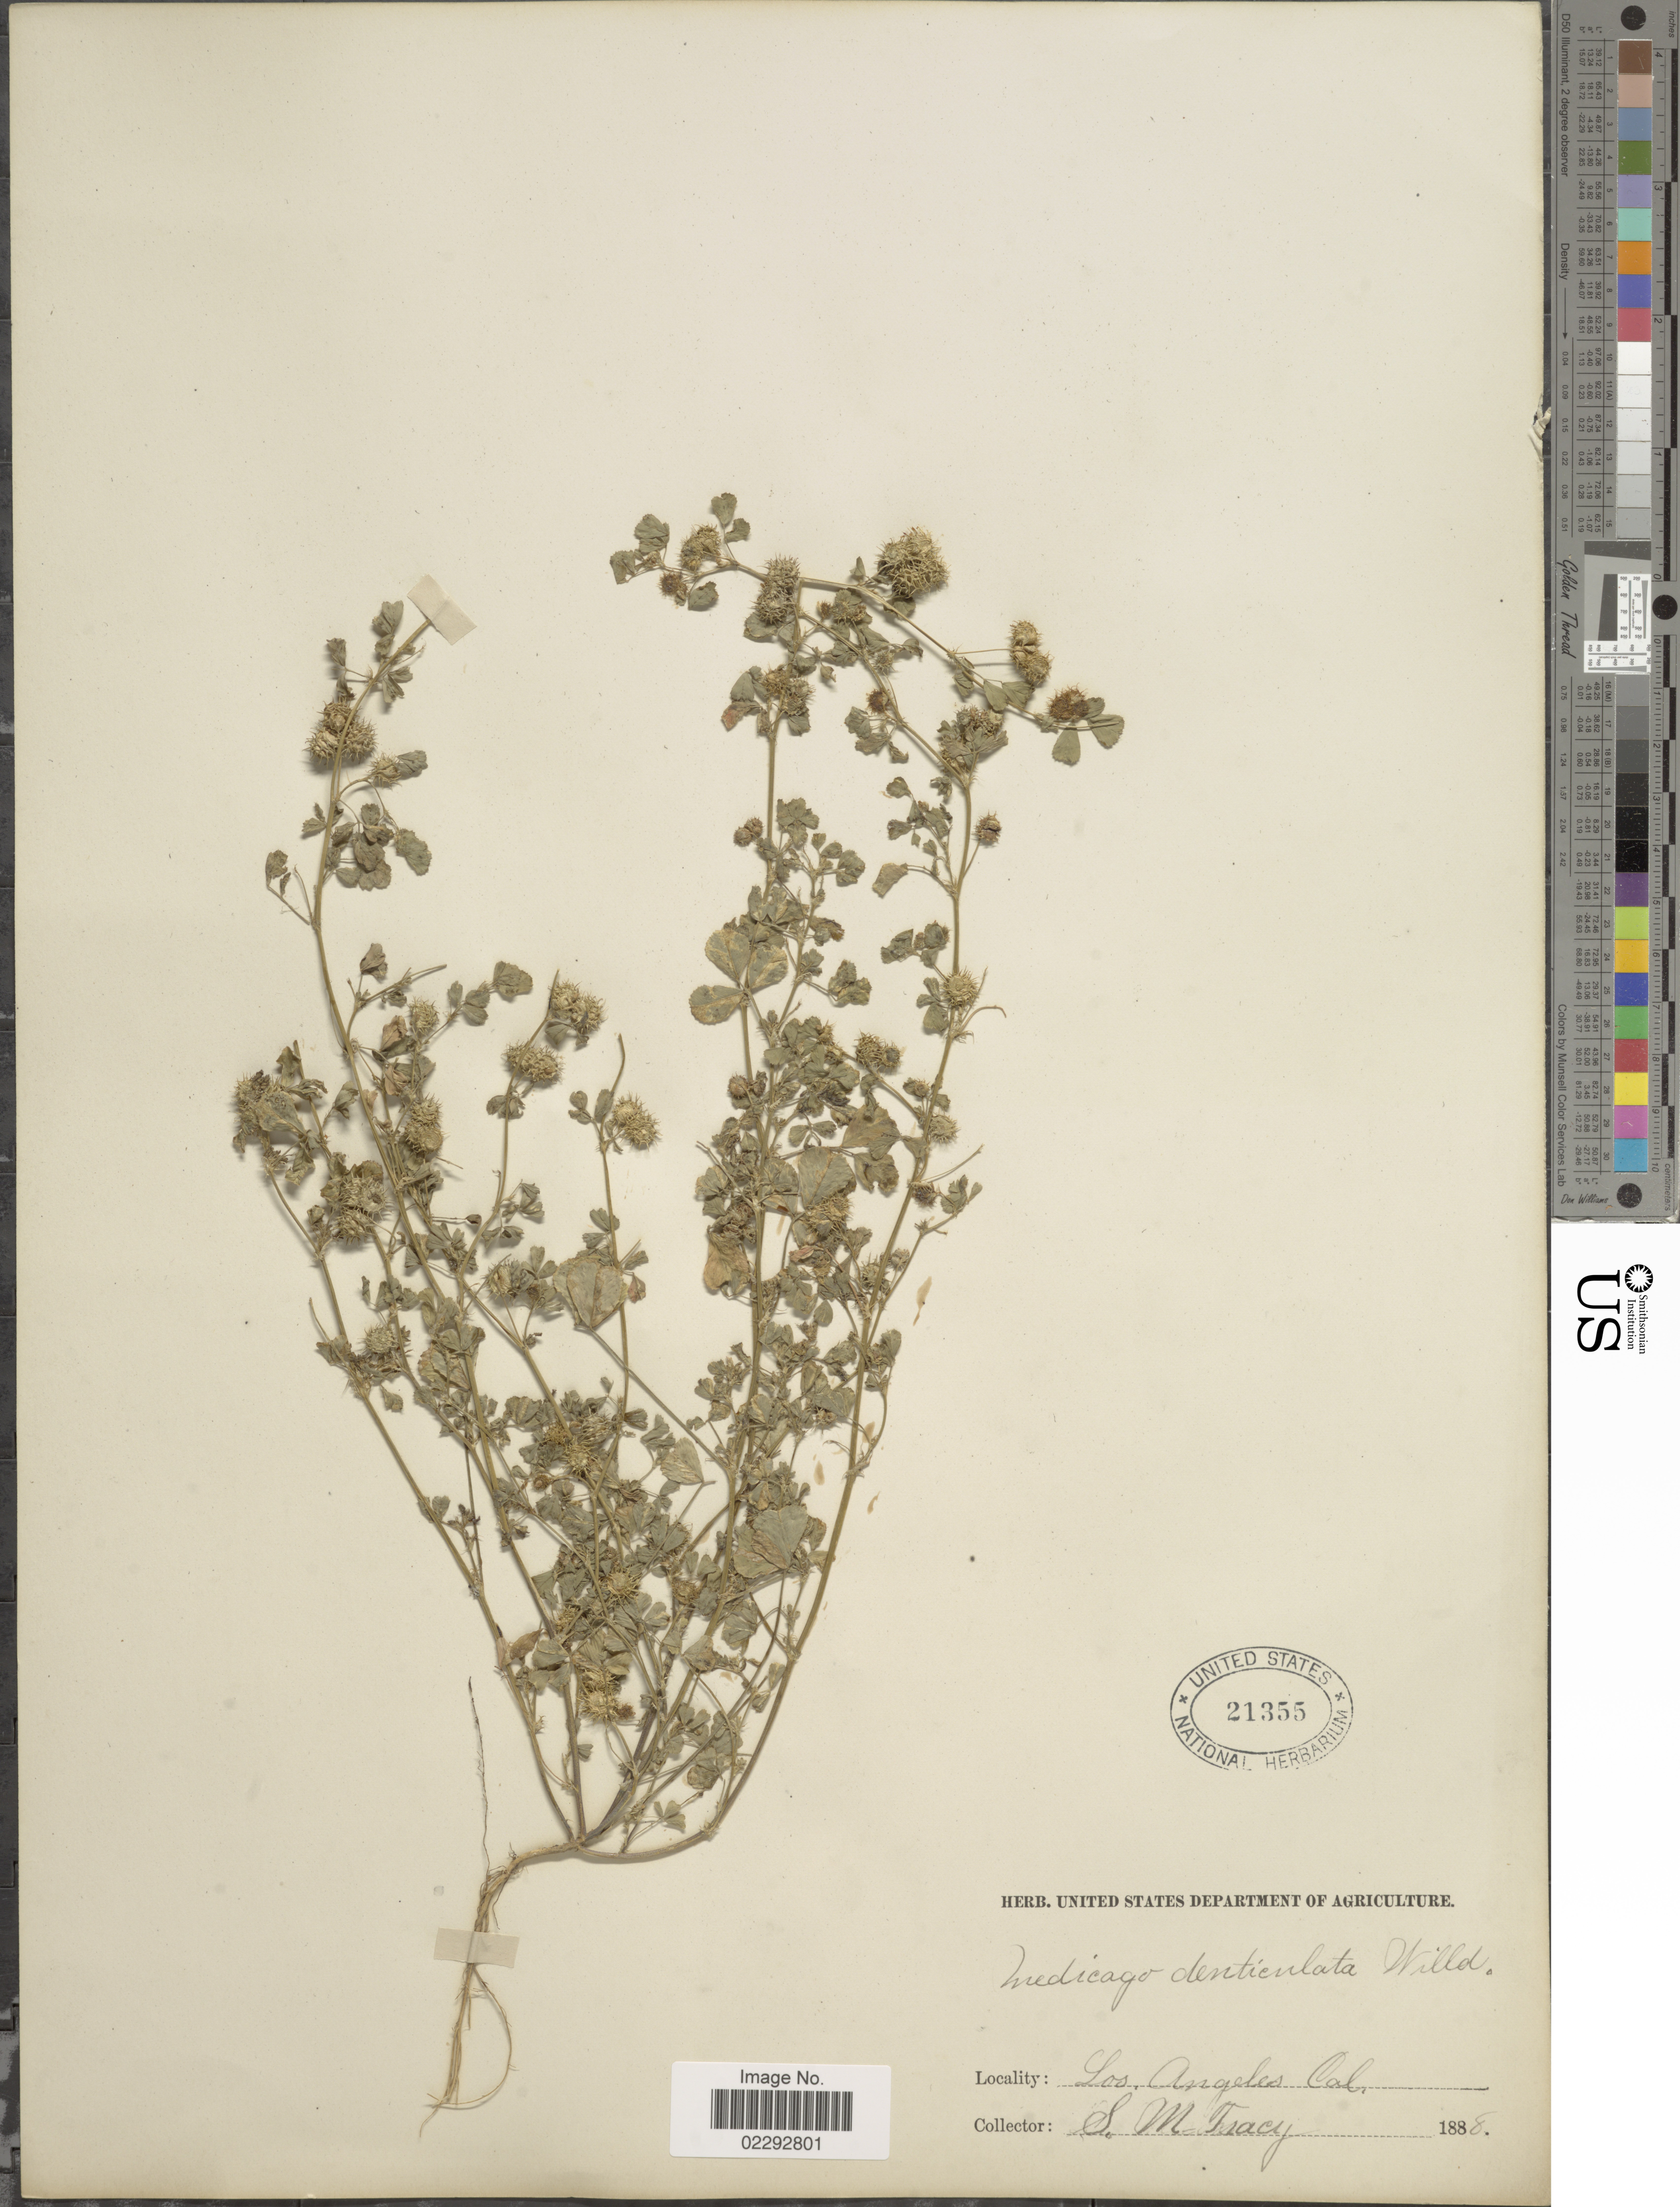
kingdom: Plantae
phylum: Tracheophyta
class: Magnoliopsida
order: Fabales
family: Fabaceae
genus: Medicago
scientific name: Medicago hispida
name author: Gaertn.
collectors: S. M. Tracy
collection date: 1888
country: United States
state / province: California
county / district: Los Angeles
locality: Los Angeles, cal.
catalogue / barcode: US 21355